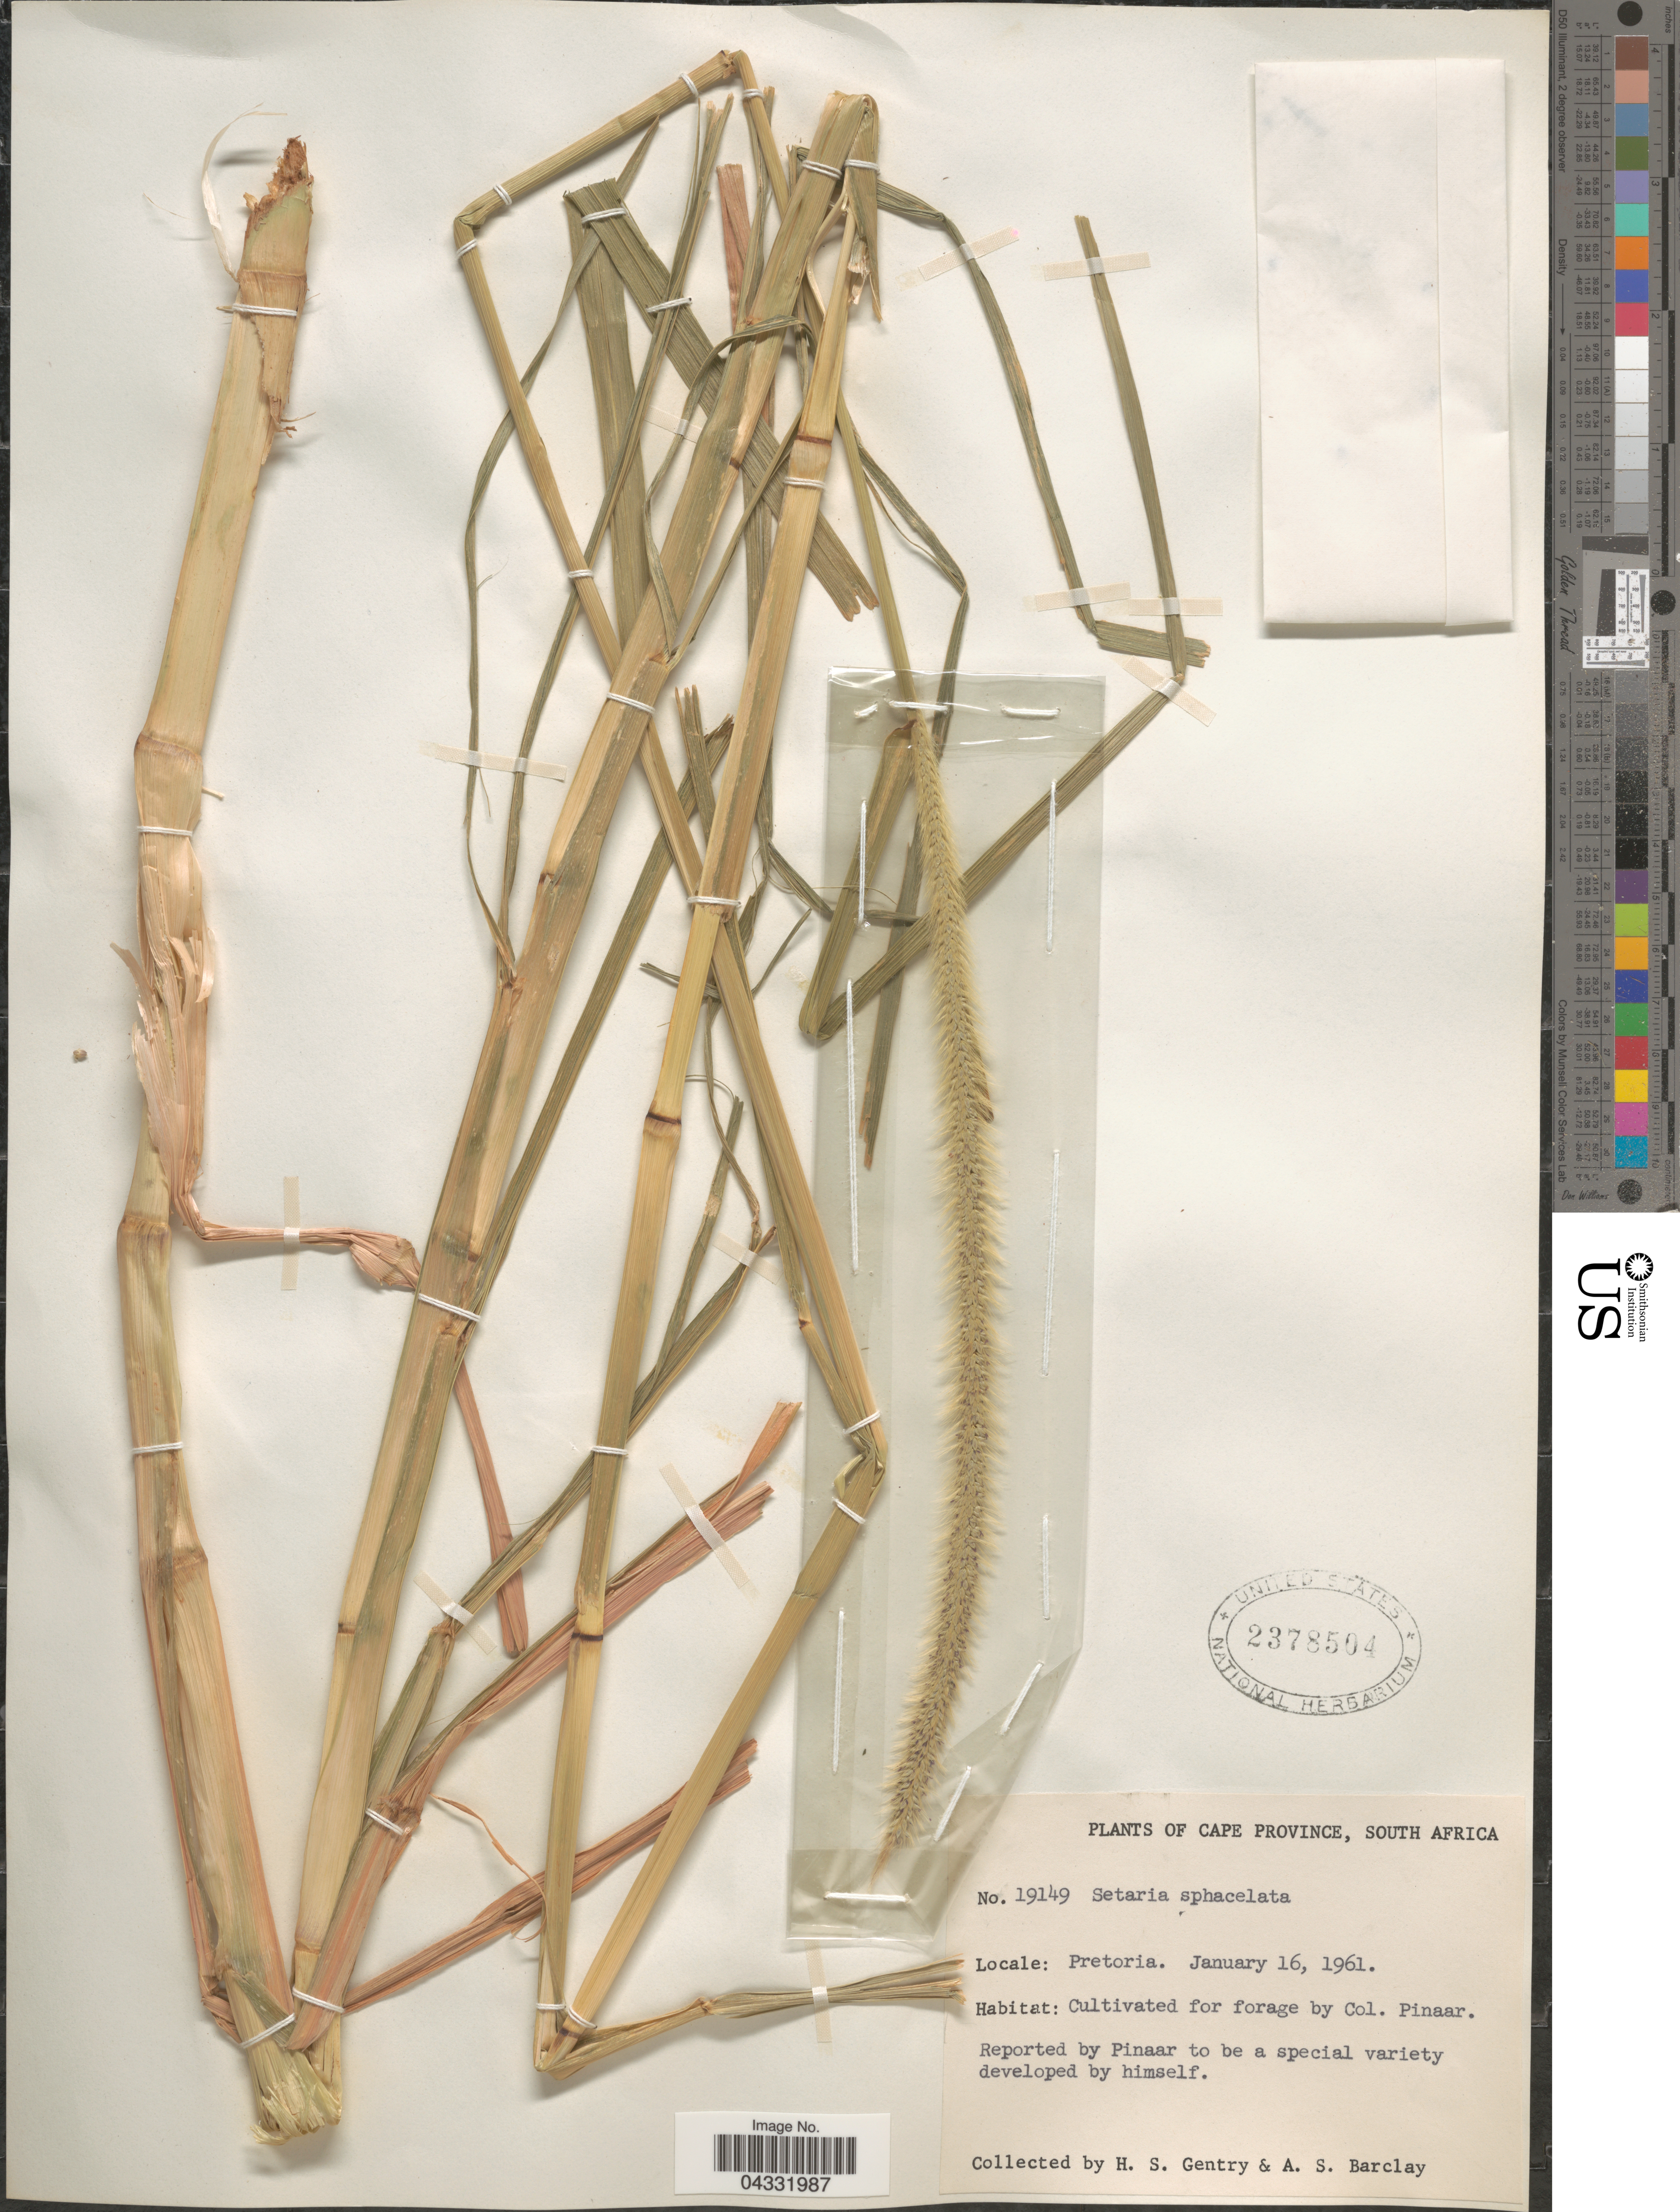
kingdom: Plantae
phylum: Tracheophyta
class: Liliopsida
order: Poales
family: Poaceae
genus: Setaria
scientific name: Setaria sphacelata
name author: (Schumach.) Stapf & Hubb. ex Moss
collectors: Pinaar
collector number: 19149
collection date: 1961-01-16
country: South Africa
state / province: Gauteng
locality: Pretoria.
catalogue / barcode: US 2378504